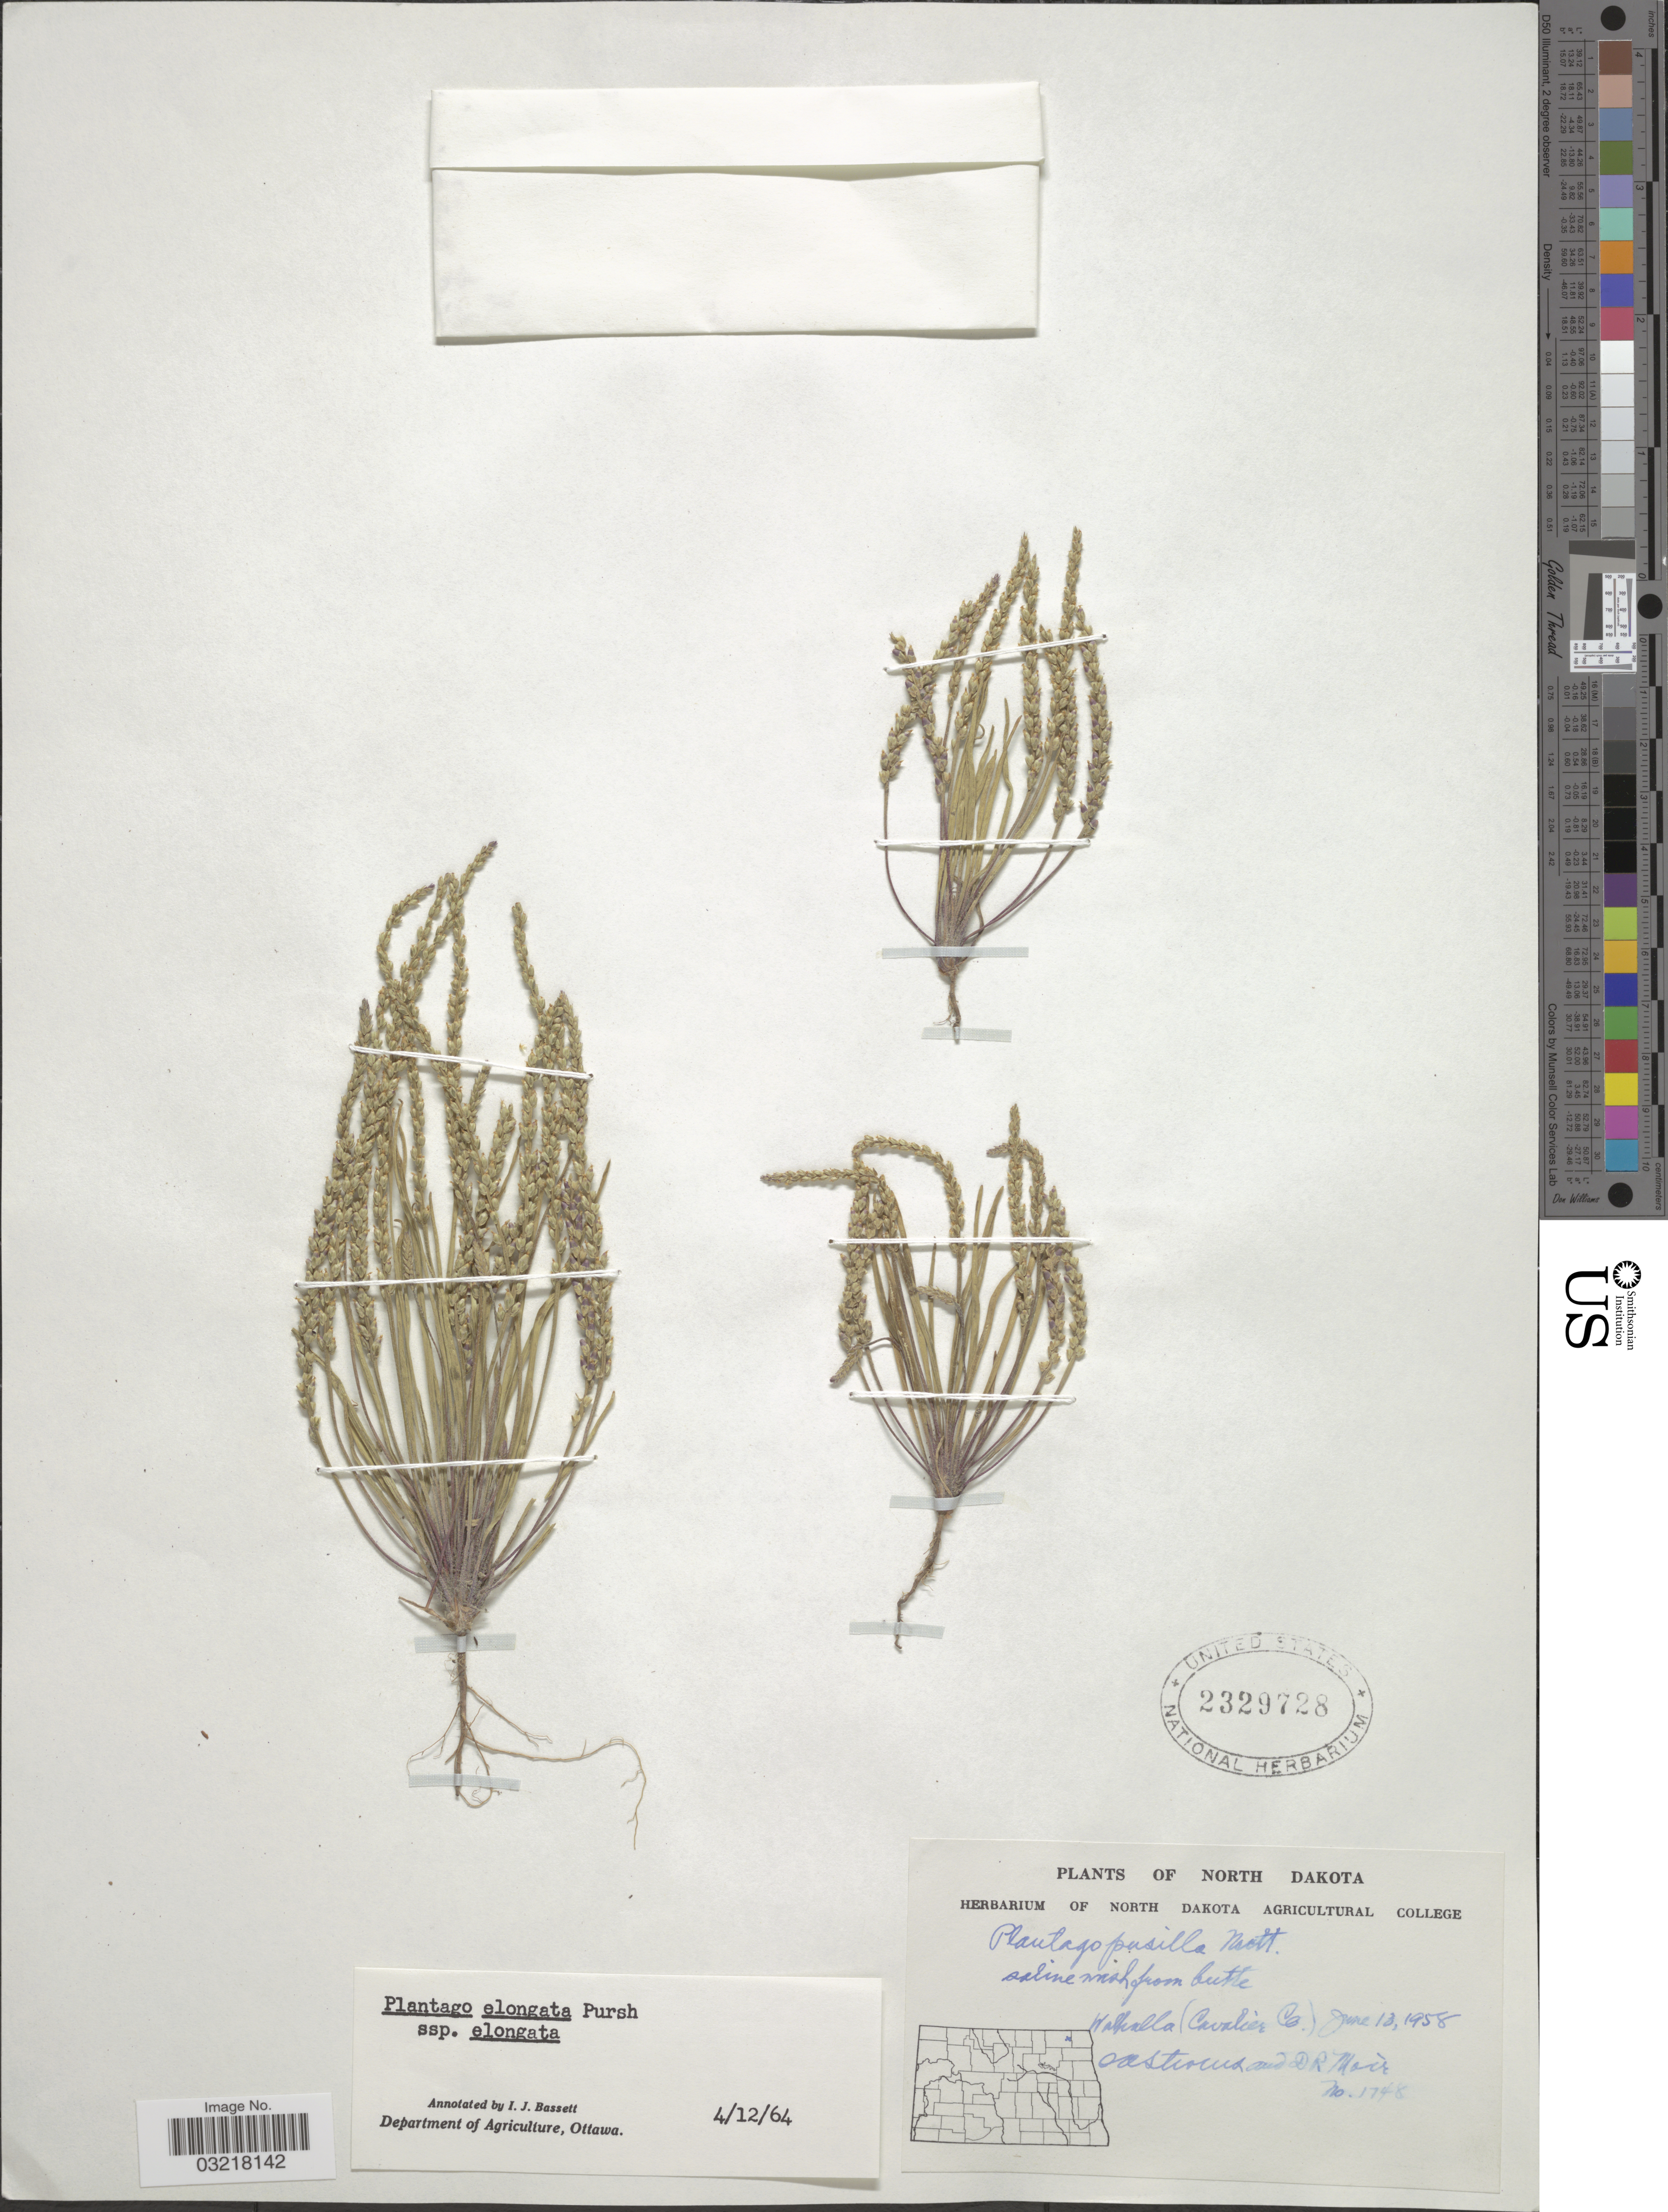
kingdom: Plantae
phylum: Tracheophyta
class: Magnoliopsida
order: Lamiales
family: Plantaginaceae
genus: Plantago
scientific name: Plantago elongata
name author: Pursh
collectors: O. A. Stevens & D. Moir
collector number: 1748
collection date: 1958-06-13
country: United States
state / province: North Dakota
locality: Walhalla (Cavalier Co.).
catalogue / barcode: US 2329728